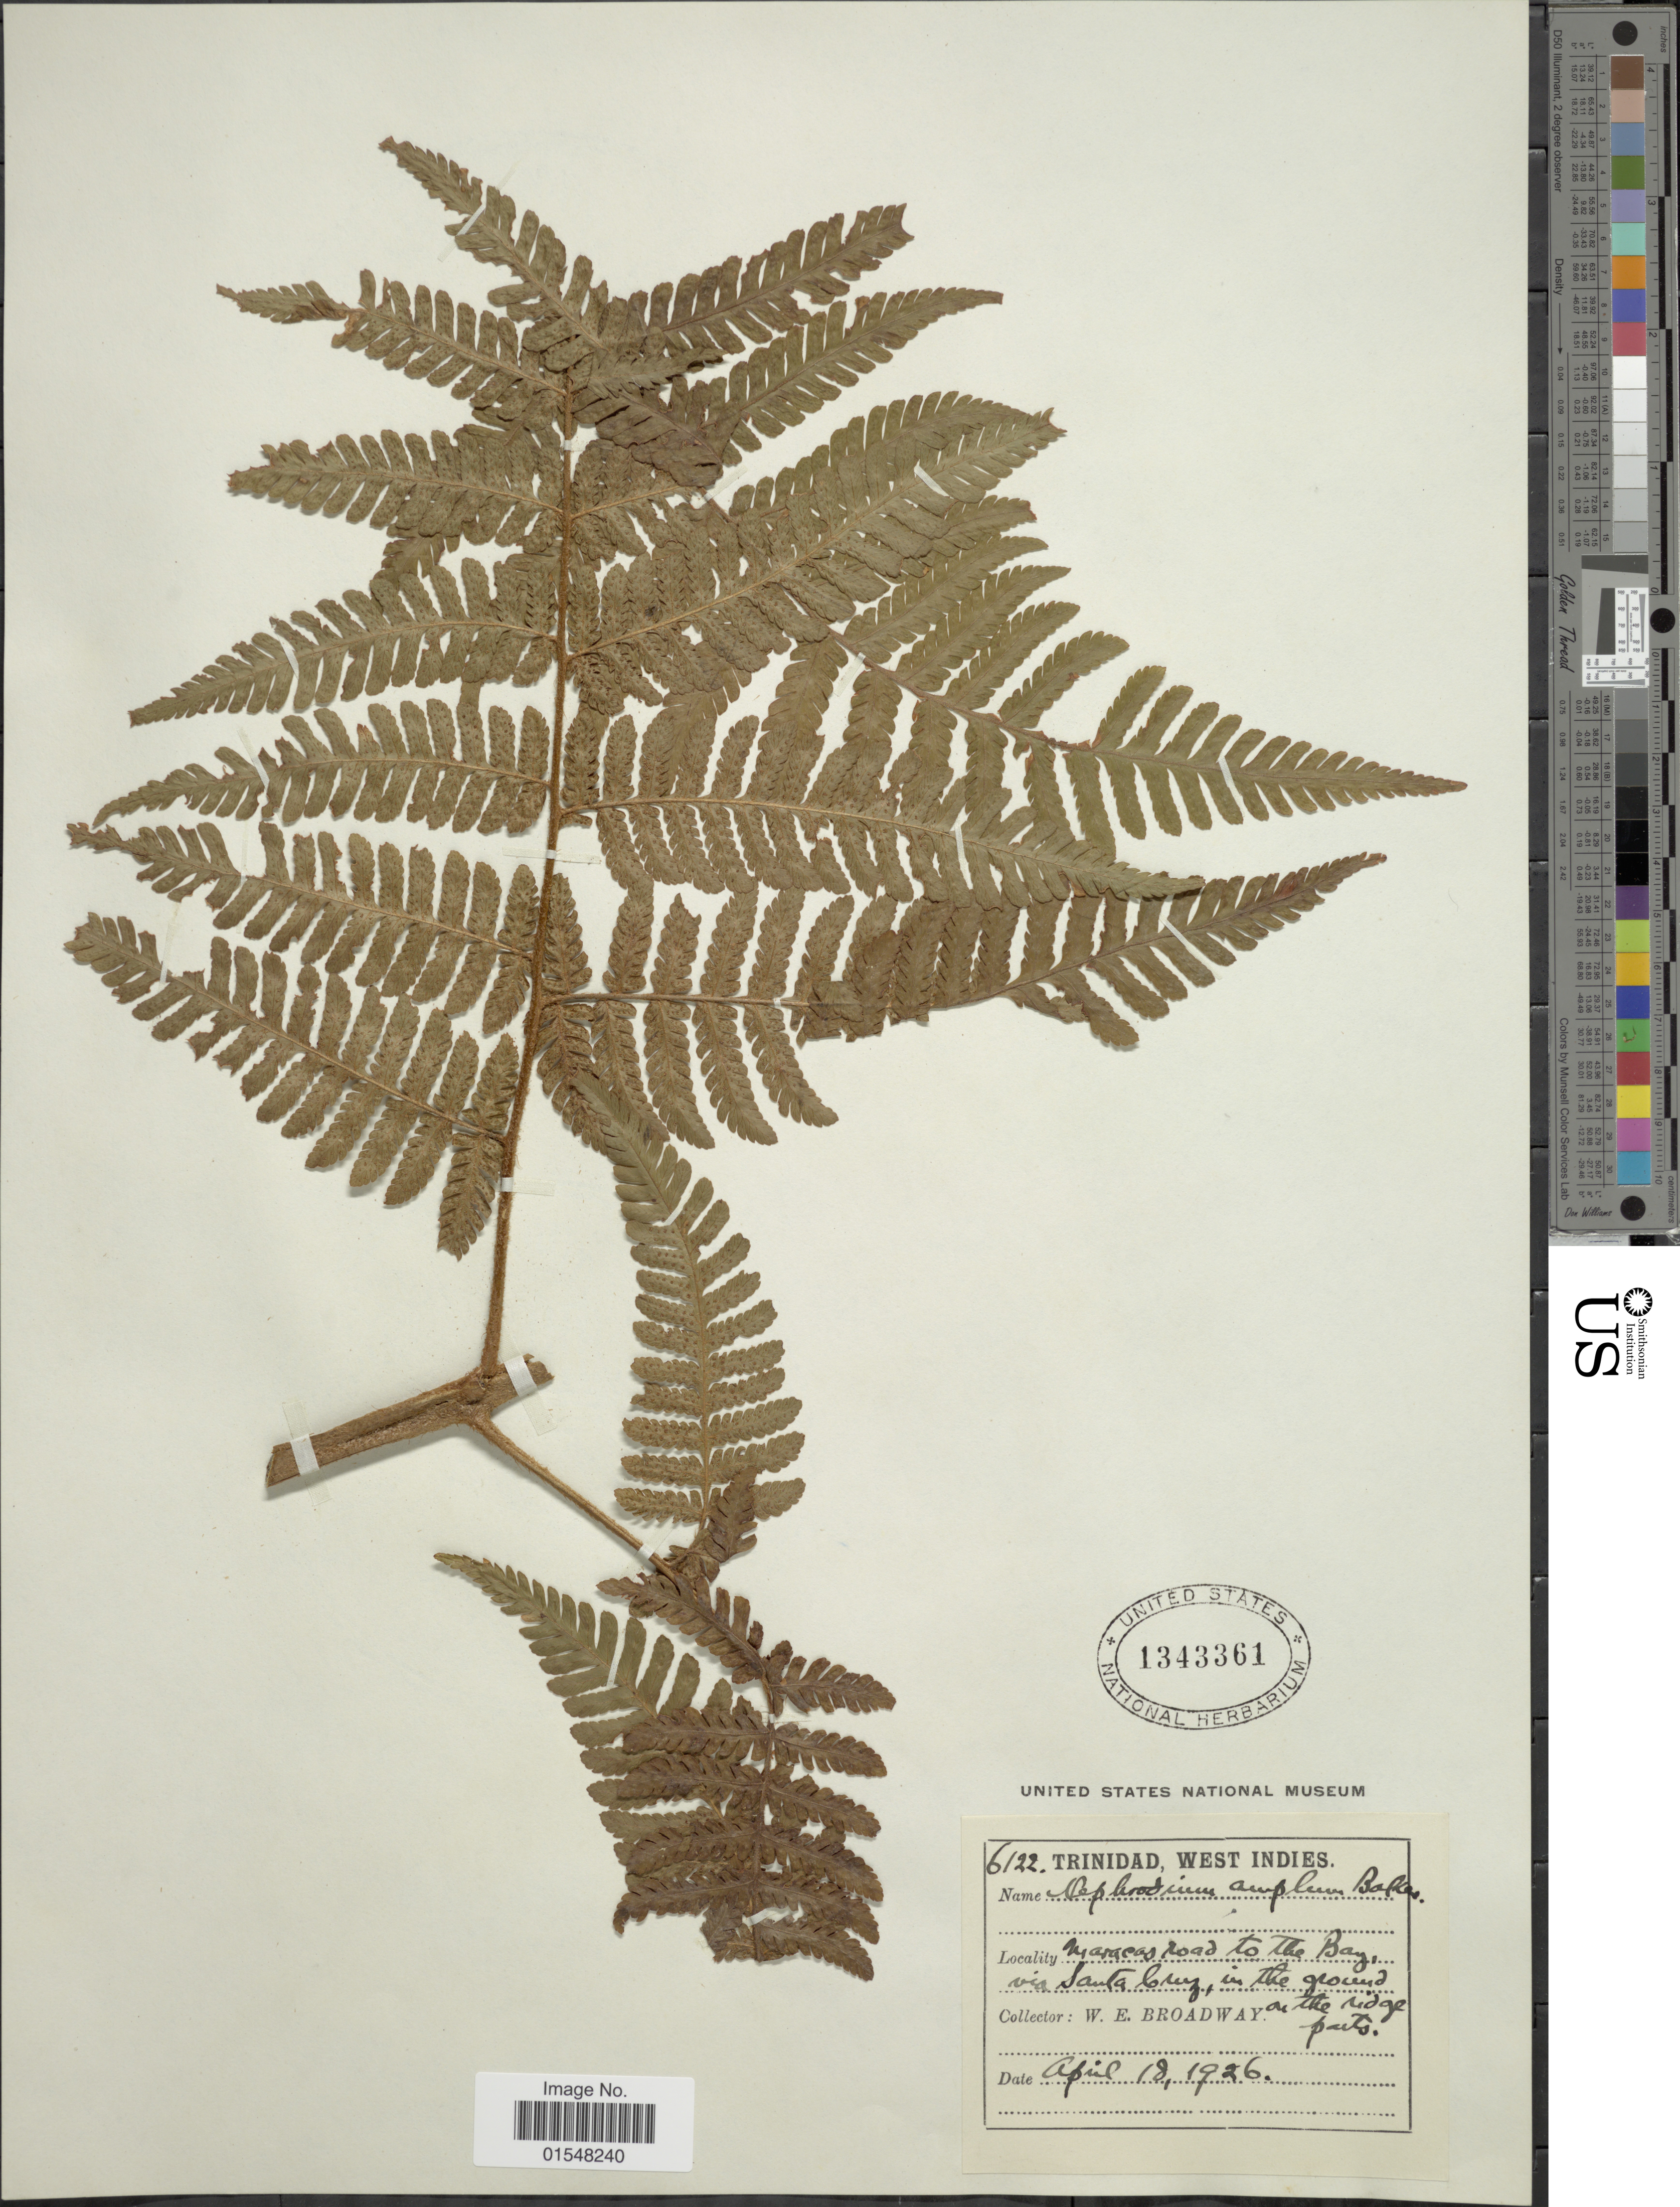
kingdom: Plantae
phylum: Tracheophyta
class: Polypodiopsida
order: Polypodiales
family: Dryopteridaceae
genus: Ctenitis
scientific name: Ctenitis sloanei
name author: (Poepp. ex Spreng.) C.V. Morton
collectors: W. E. Broadway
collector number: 6122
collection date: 1926-04-18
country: Trinidad and Tobago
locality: Maracas road to the Bay, via Santa Cruz, in the ground, on the ridge parts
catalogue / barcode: US 1343361